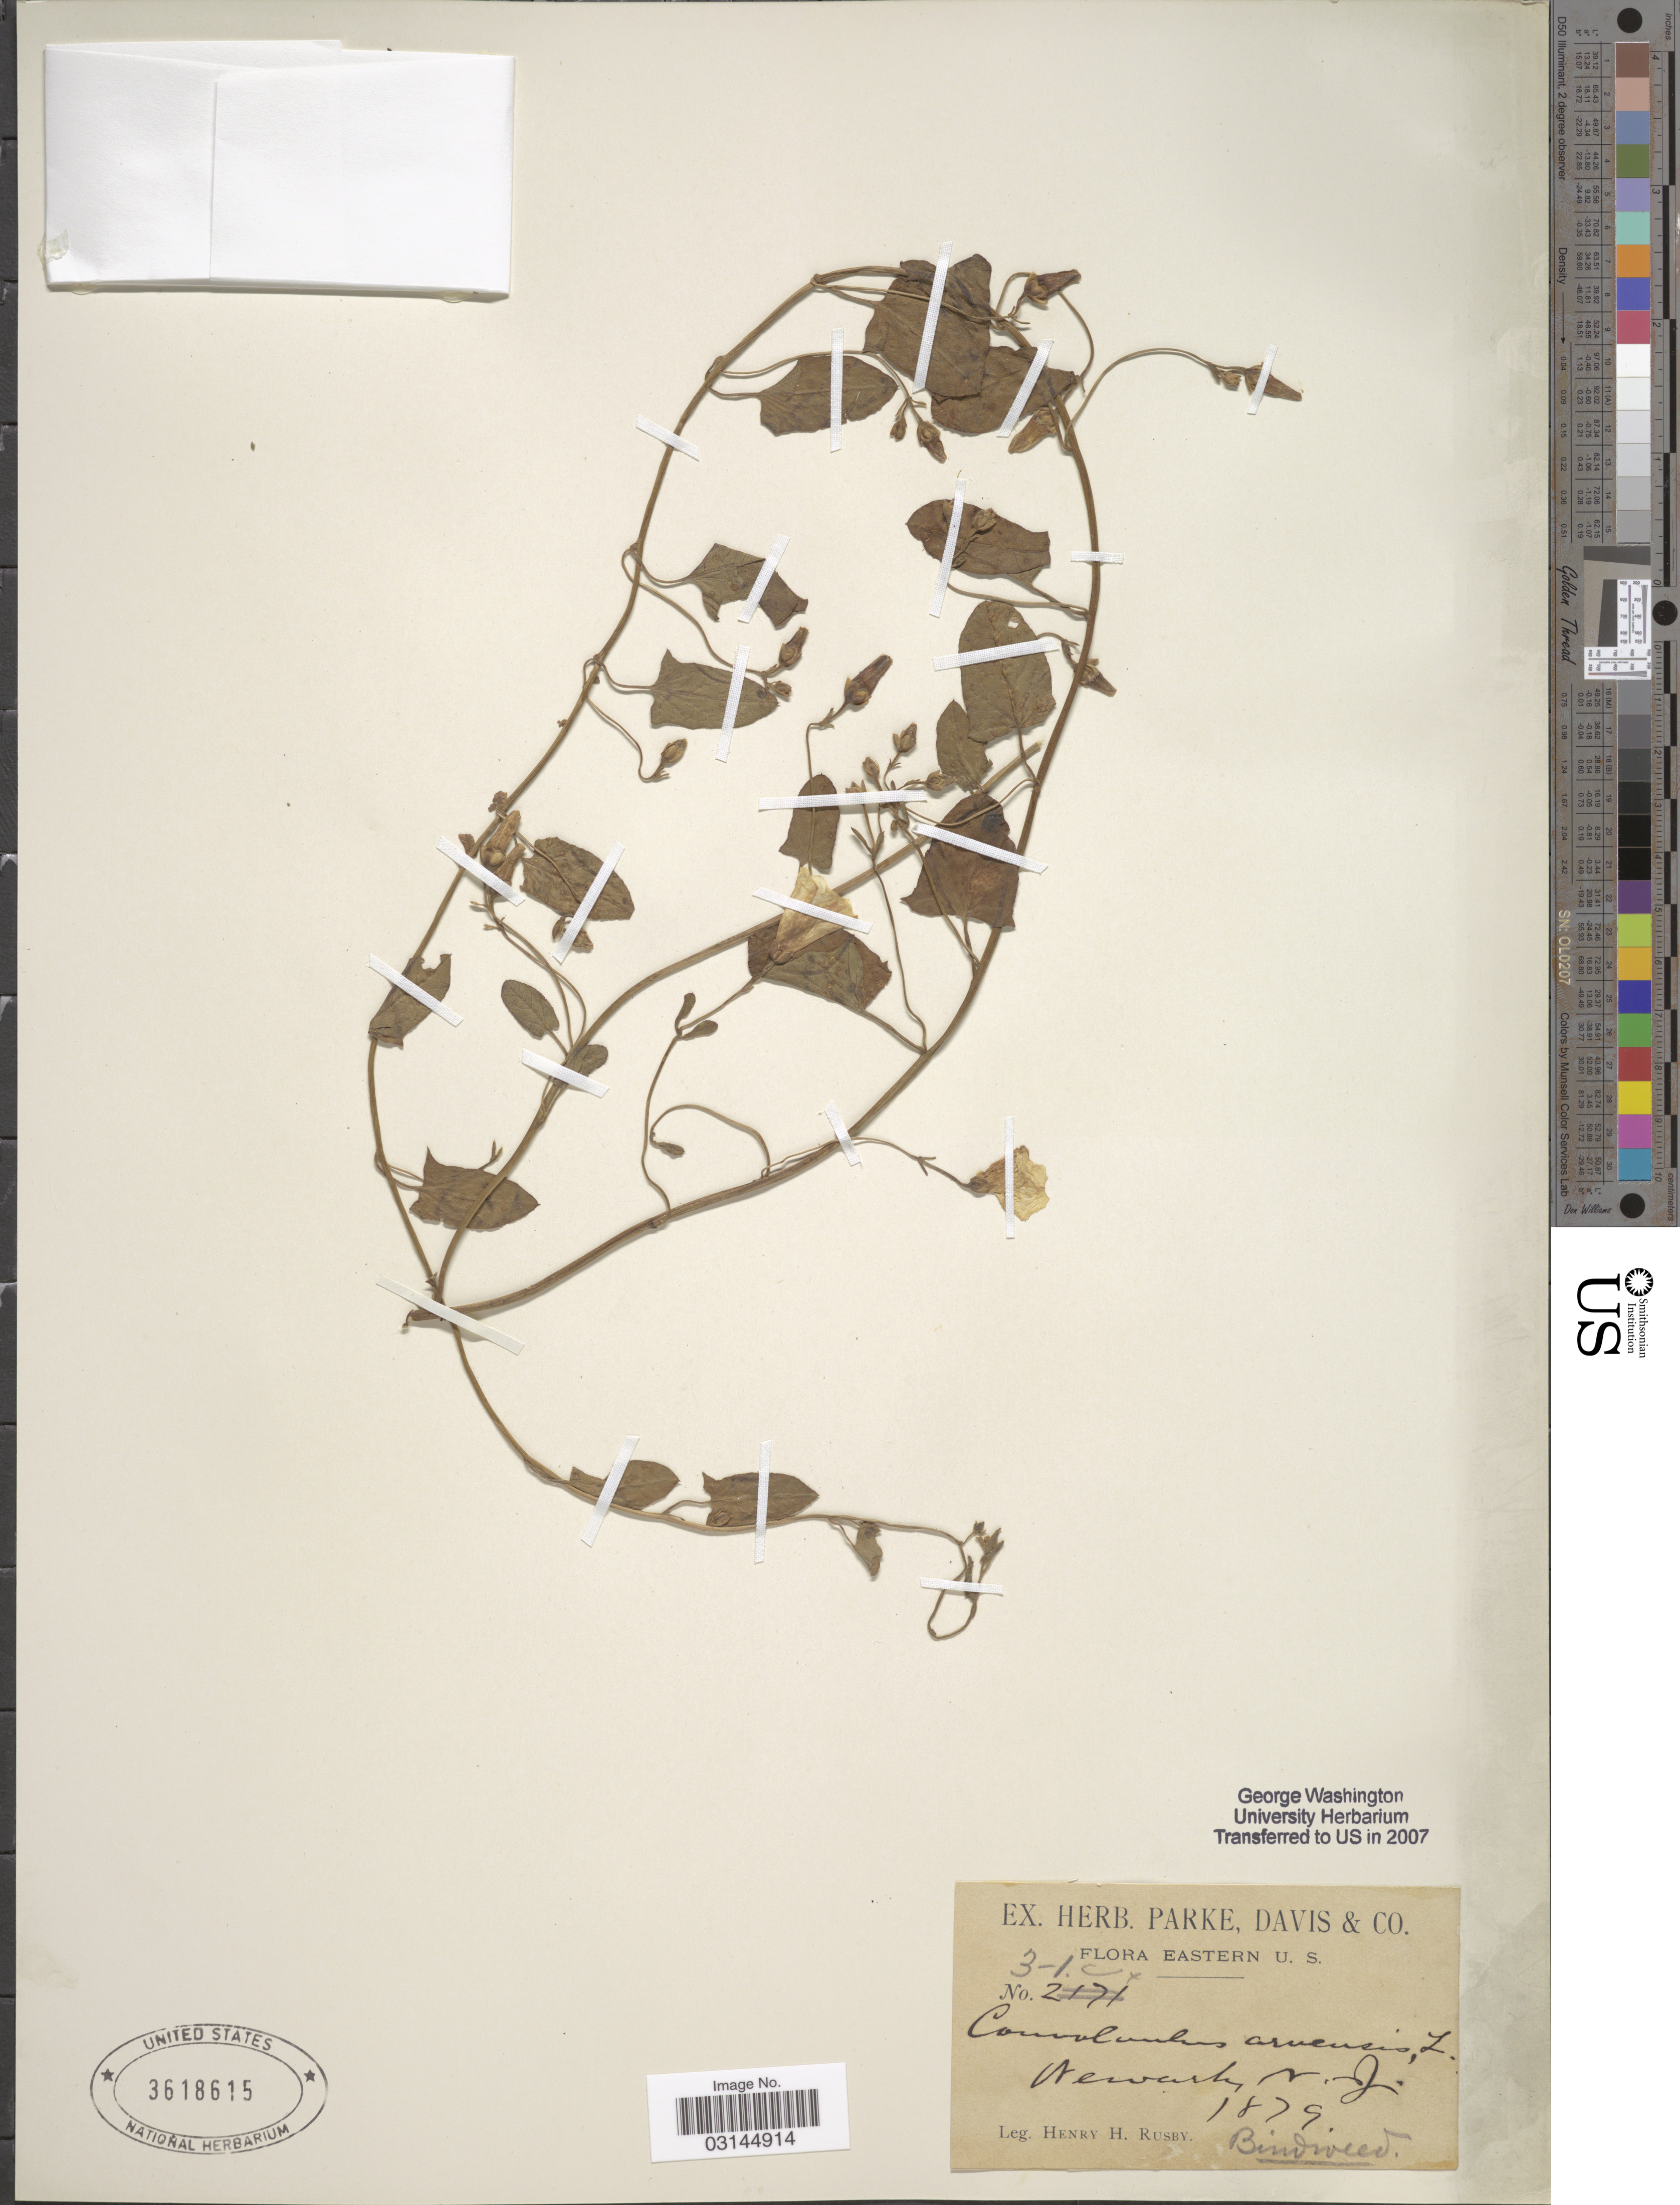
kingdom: Plantae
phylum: Tracheophyta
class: Magnoliopsida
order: Solanales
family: Convolvulaceae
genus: Convolvulus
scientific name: Convolvulus arvensis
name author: L.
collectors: H. H. Rusby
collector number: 3-1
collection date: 1879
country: United States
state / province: New Jersey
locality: Eastern U.S., Newark.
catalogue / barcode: US 3618615